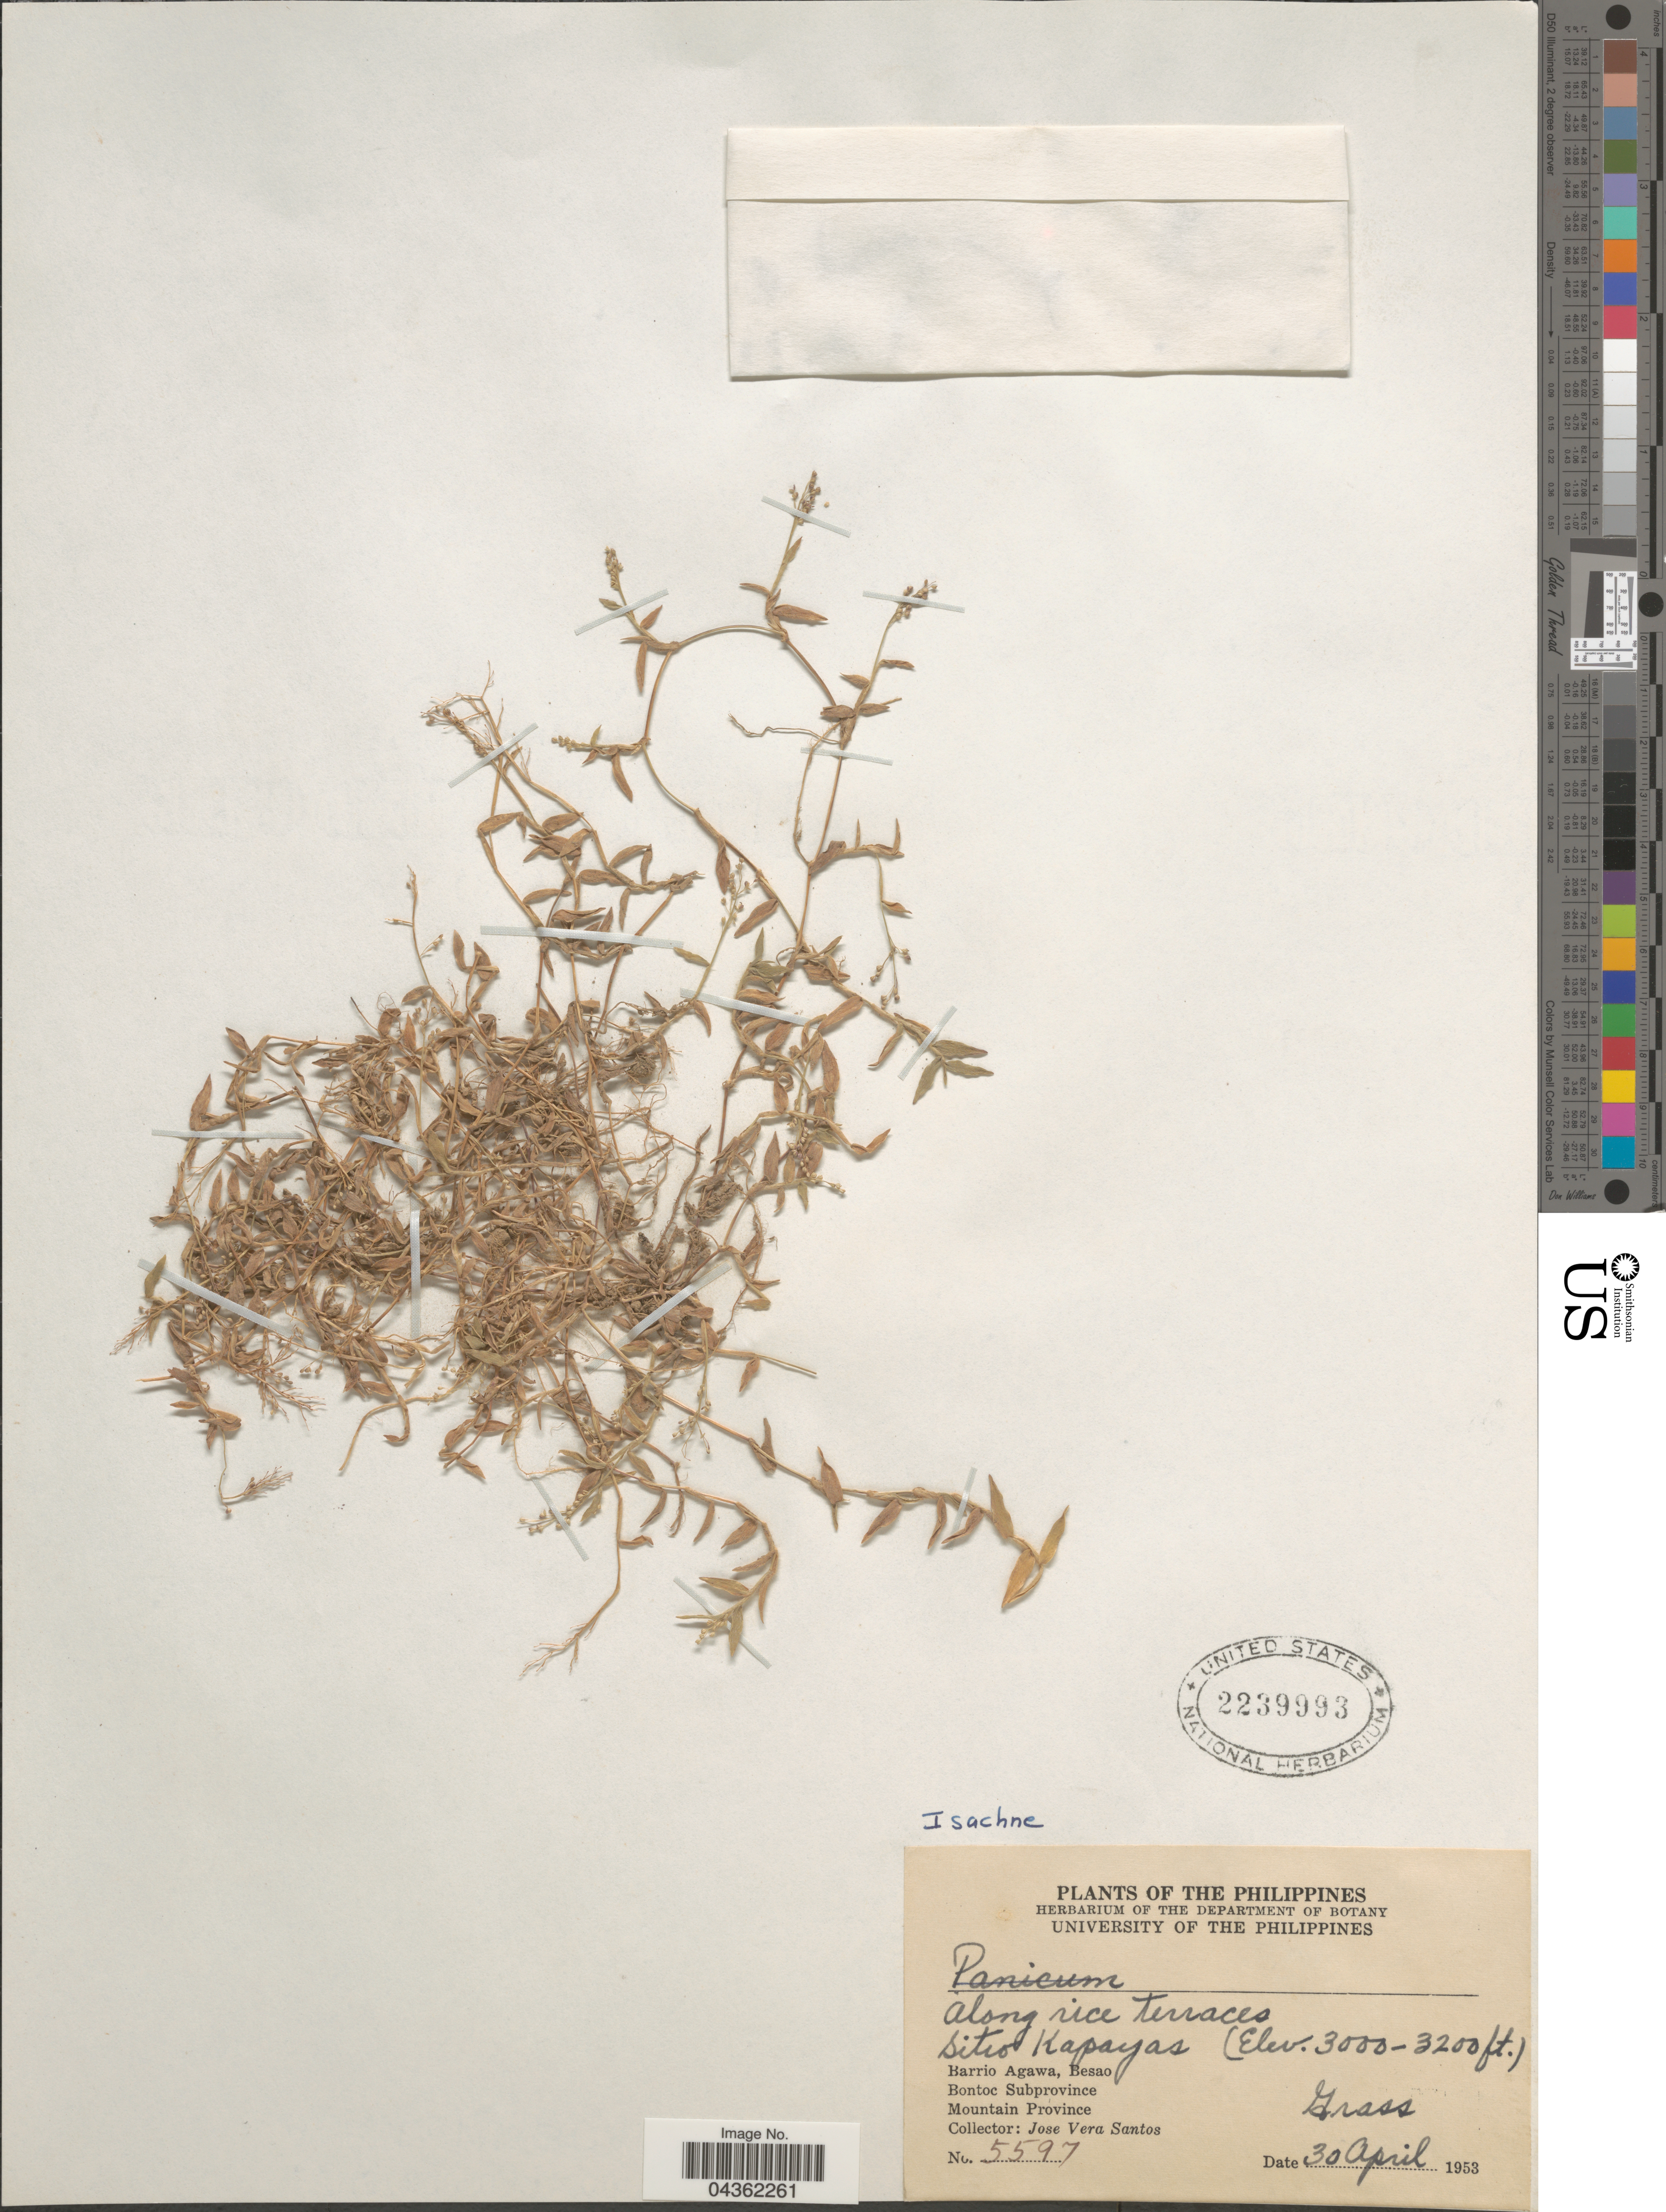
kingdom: Plantae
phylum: Tracheophyta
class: Liliopsida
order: Poales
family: Poaceae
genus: Isachne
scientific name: Isachne sp.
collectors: J. Santos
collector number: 5597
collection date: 1953-04-30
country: Philippines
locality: Along rice terraces. Sitio Kapayas. Barrio Agawa, Besao. Bontoc Subprovince. Mountain Province.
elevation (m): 914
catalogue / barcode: US 2239993